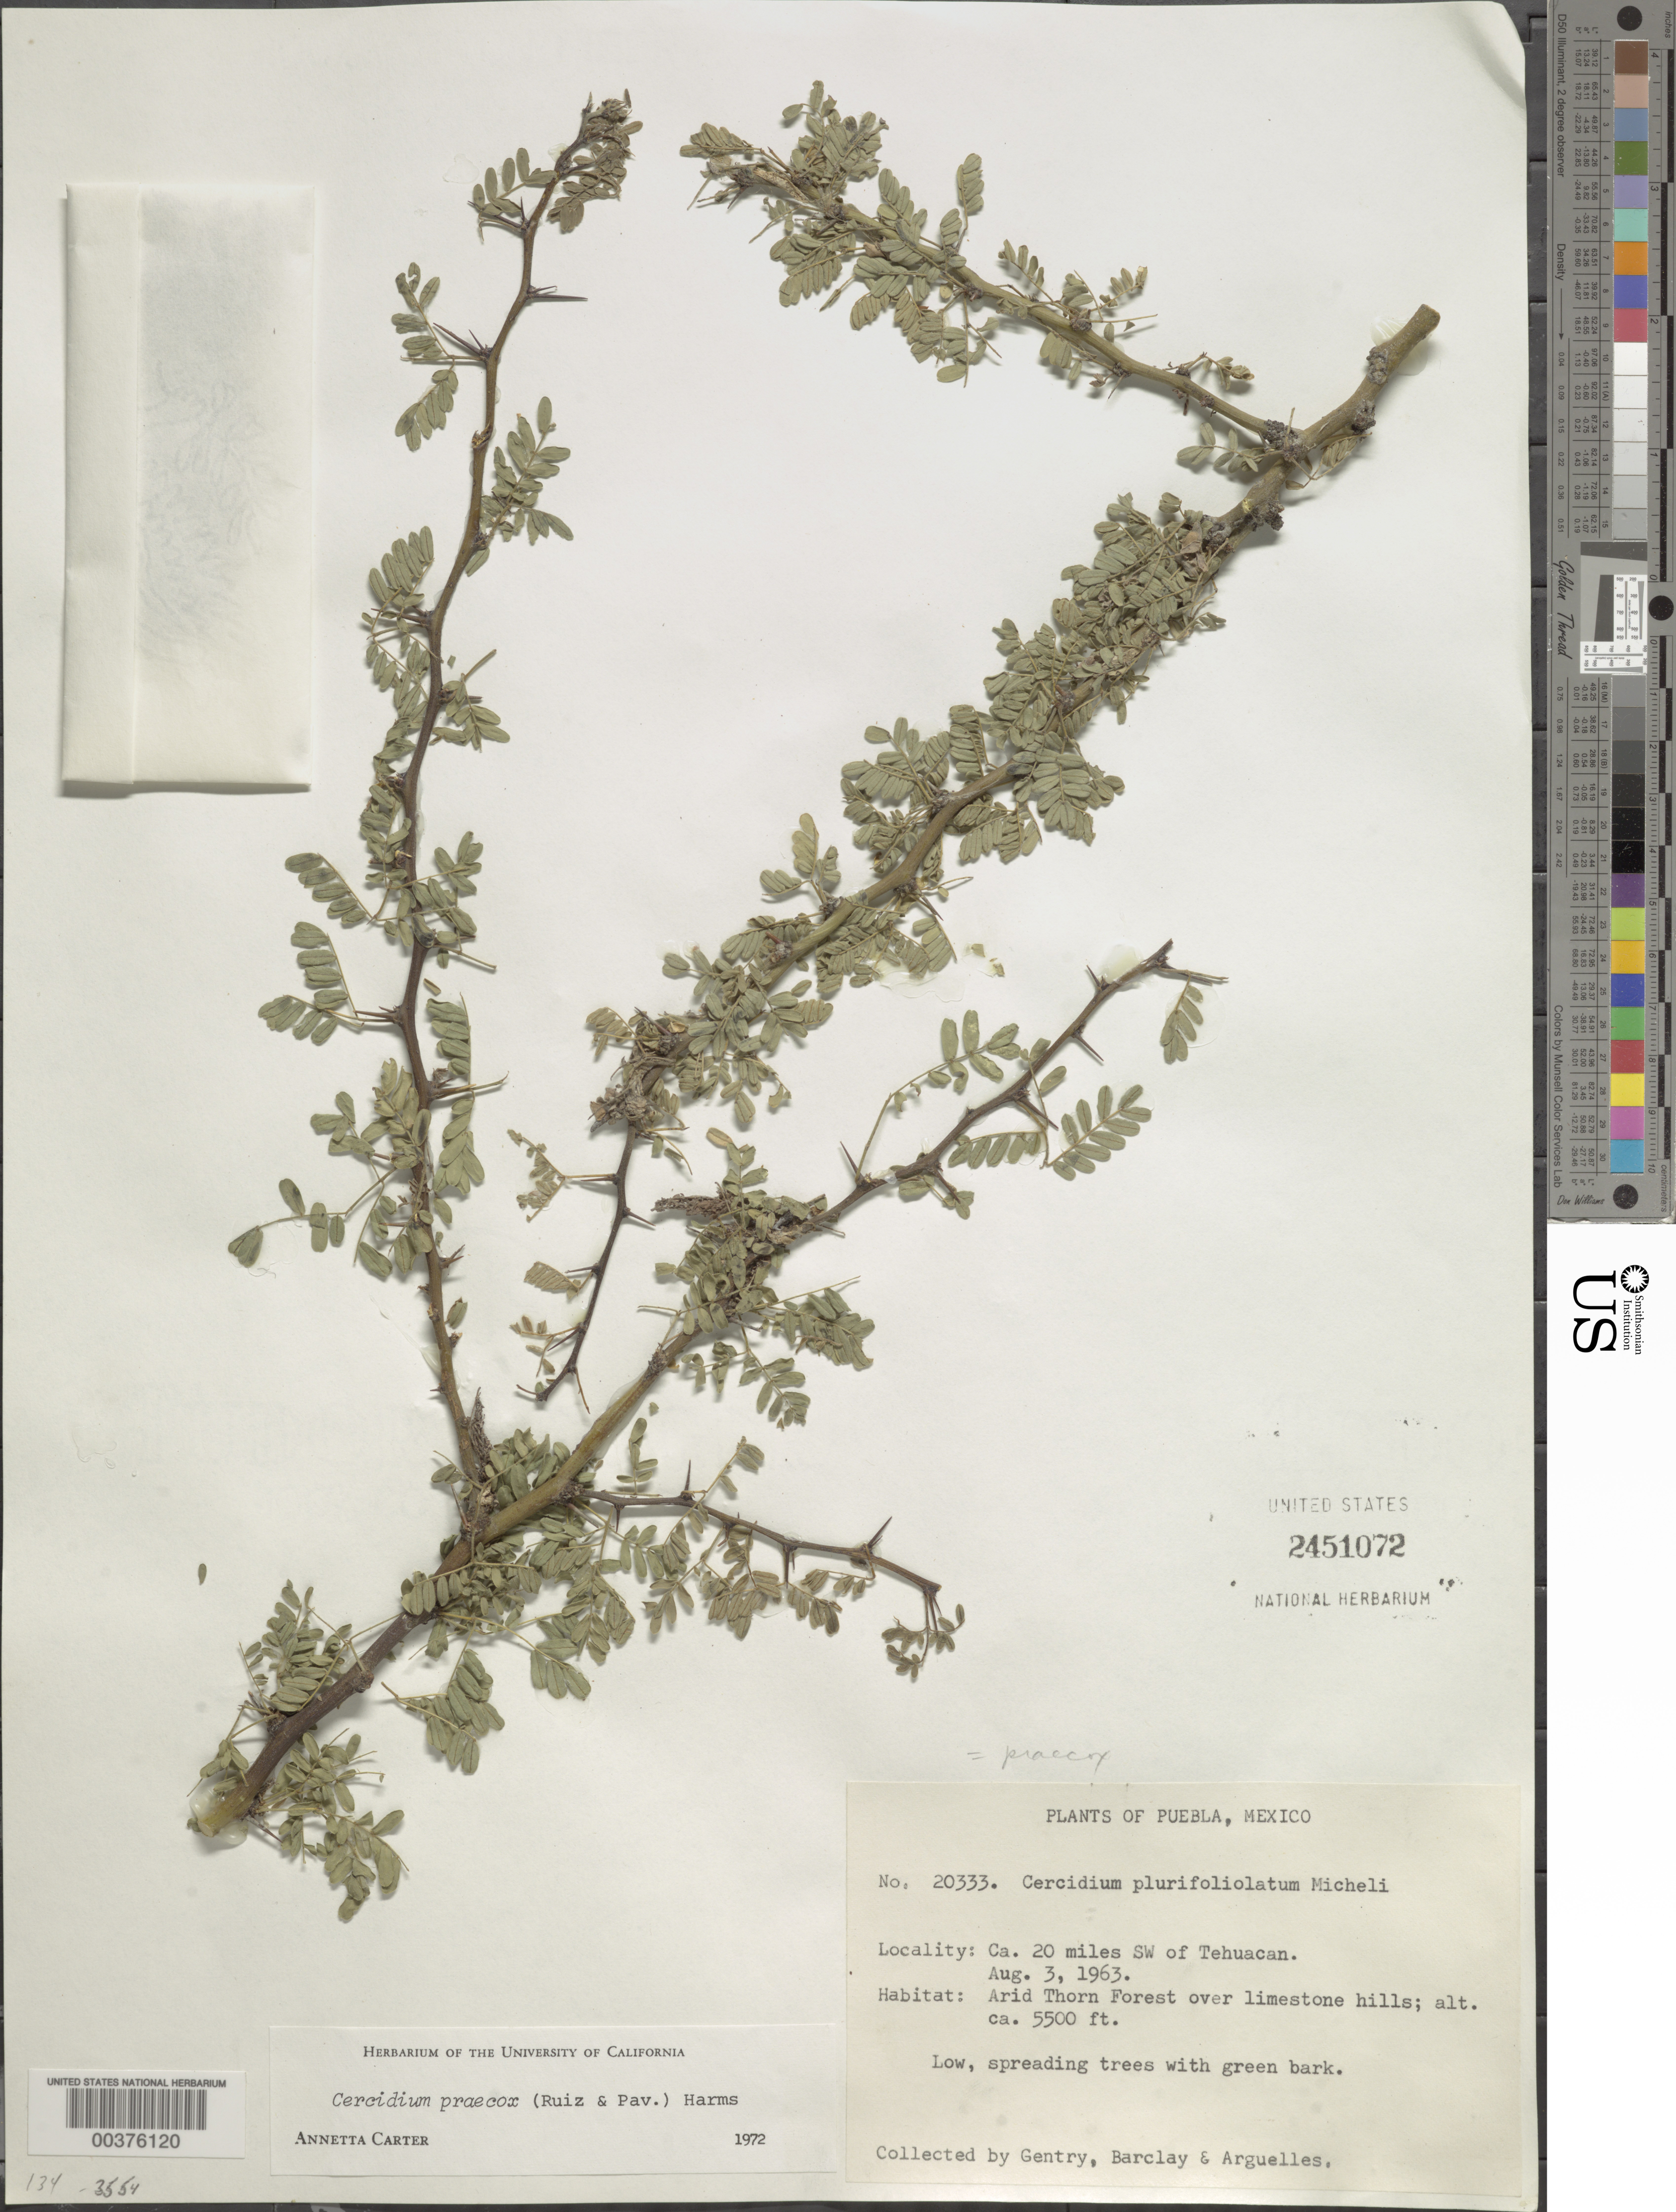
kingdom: Plantae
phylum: Tracheophyta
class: Magnoliopsida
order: Fabales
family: Fabaceae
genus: Parkinsonia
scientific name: Parkinsonia praecox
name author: (Ruiz & Pav.) J.E. Hawkins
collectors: H. S. Gentry, A. S. Barclay & J. Arguelles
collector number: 20333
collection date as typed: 03 Aug 1963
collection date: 1963-08-03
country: Mexico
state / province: Puebla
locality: Ca 20 mi SW of Tehuacan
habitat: Arid thorn forest over limestone hills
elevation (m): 1676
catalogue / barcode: US 2451072